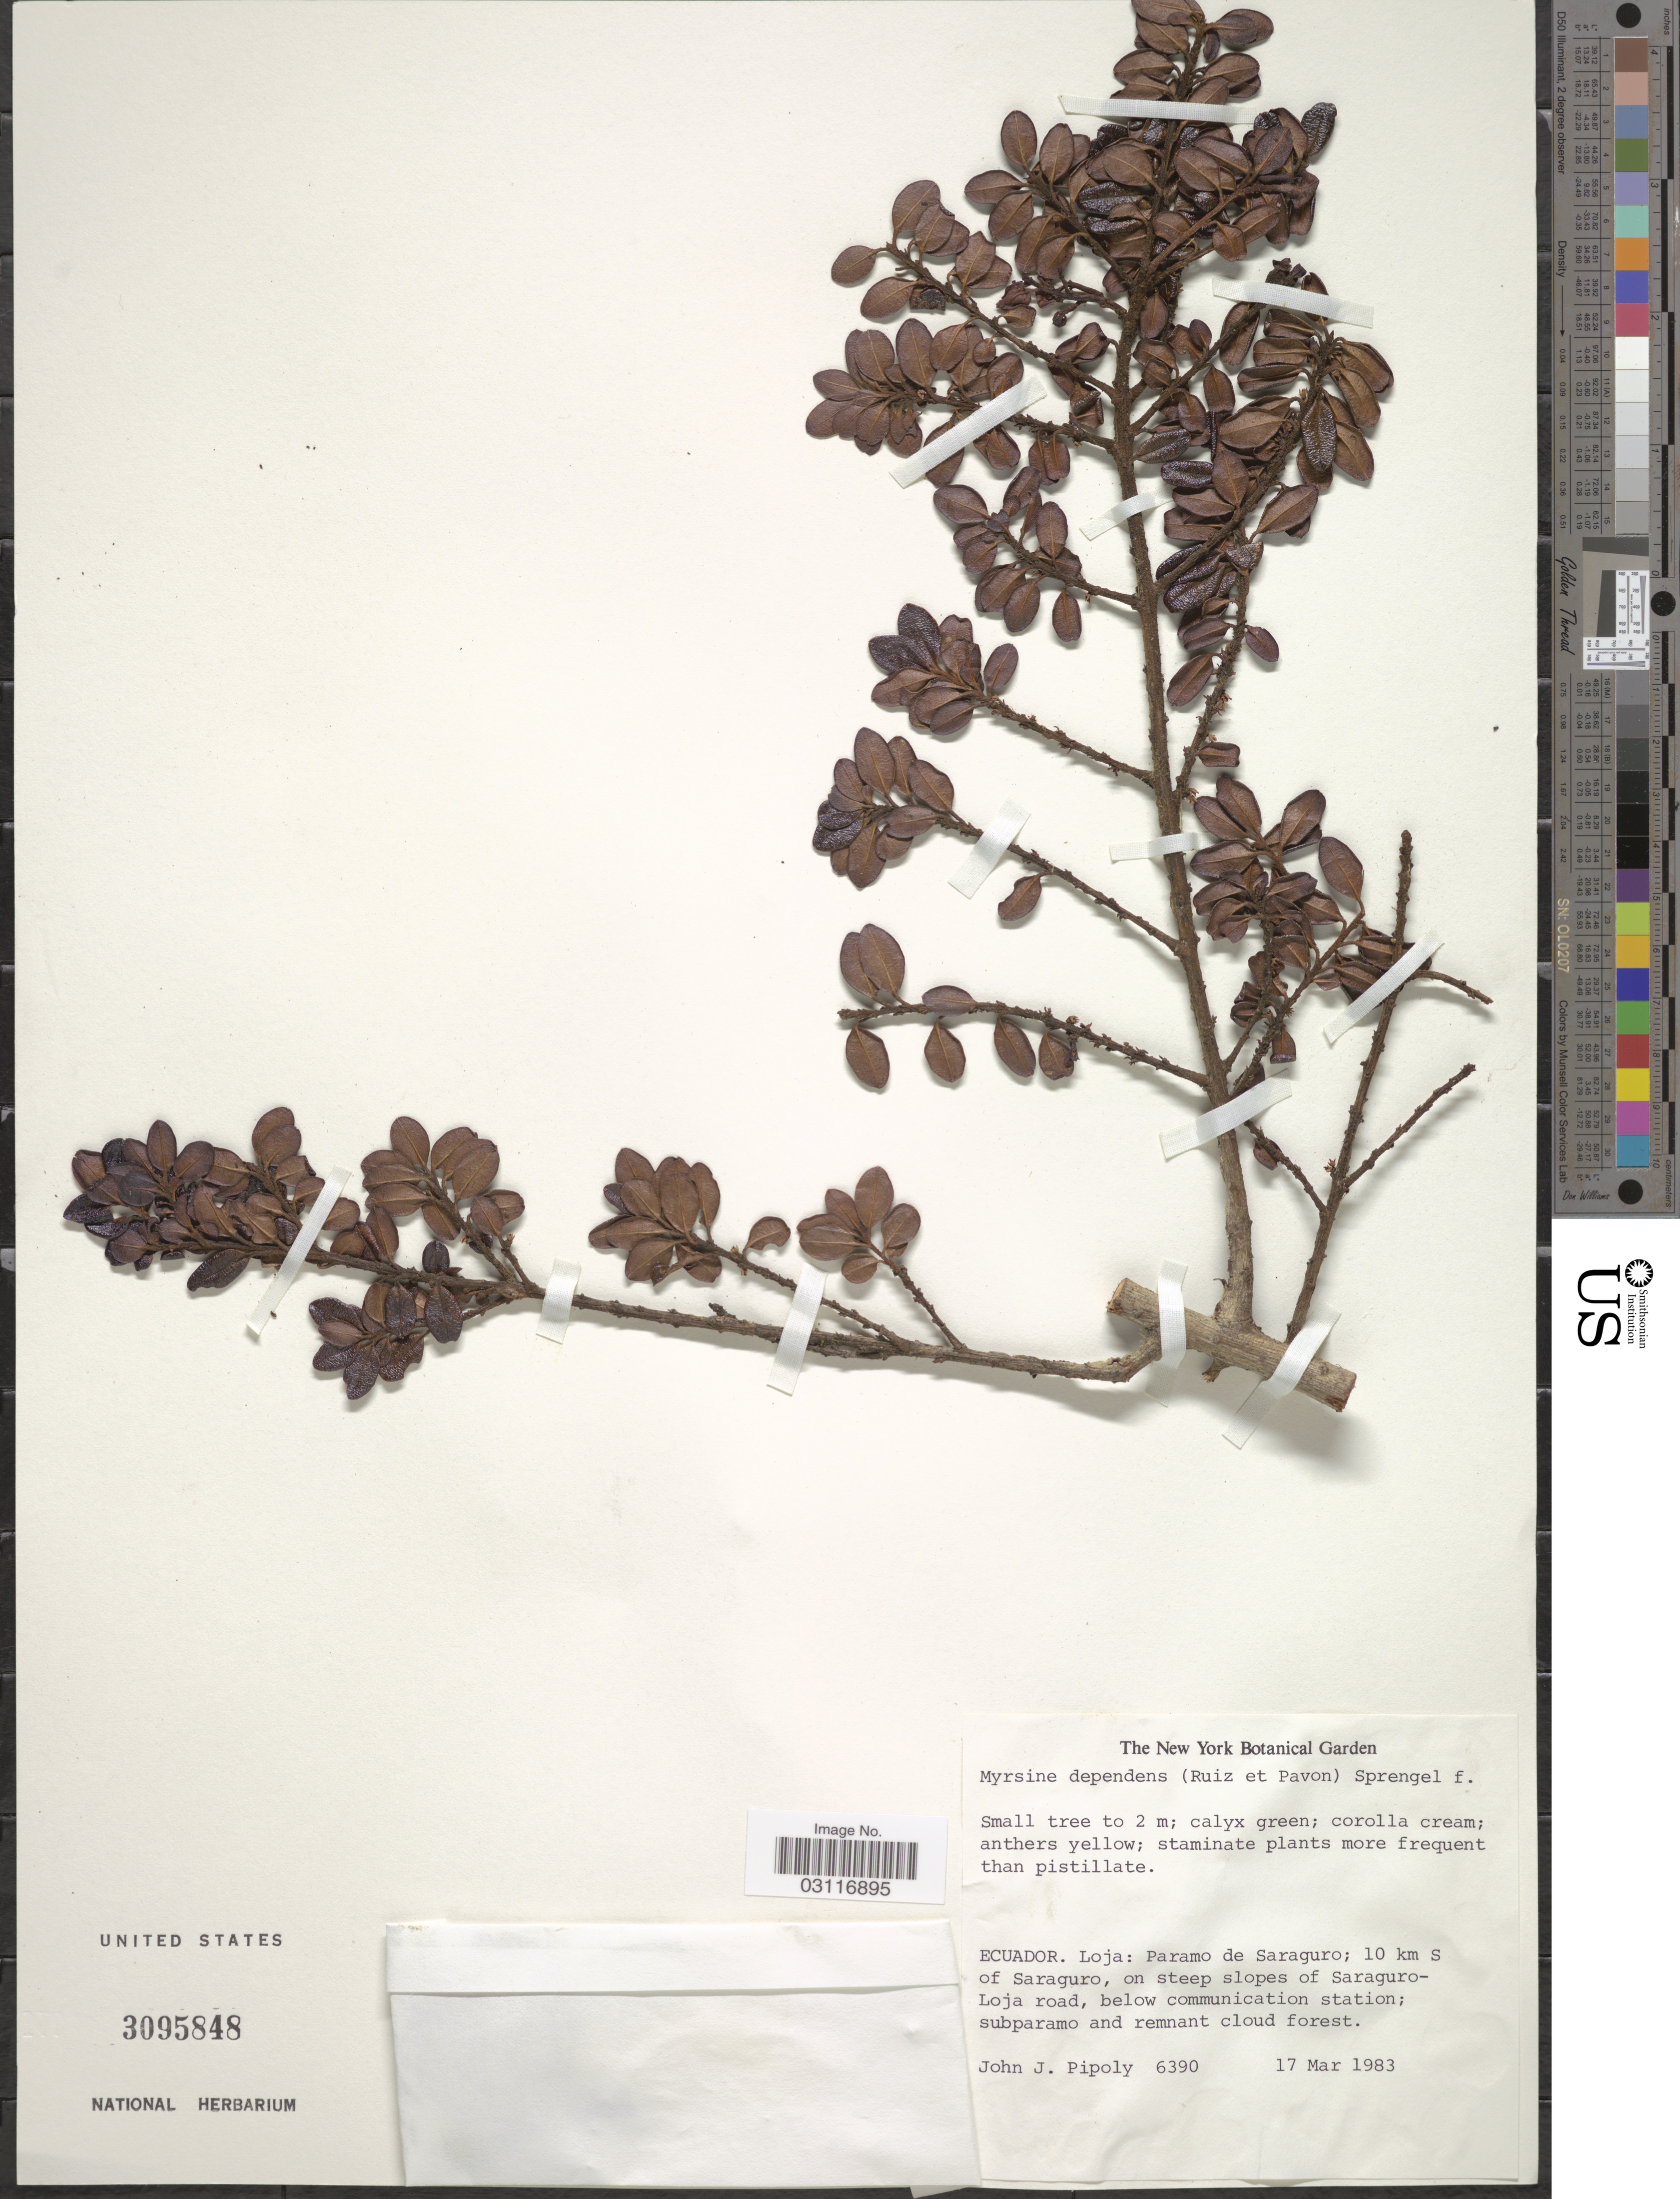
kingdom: Plantae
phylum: Tracheophyta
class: Magnoliopsida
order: Ericales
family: Primulaceae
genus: Myrsine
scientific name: Myrsine dependens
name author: (Ruiz & Pav.) Spreng.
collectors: J. J. Pipoly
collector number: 6390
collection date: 1983-03-17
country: Ecuador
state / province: Loja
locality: Paramo de Saraguro; 10 km S of Saraguro, on steep slopes Saraguro-Loja road, below communication station.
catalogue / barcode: US 3095848